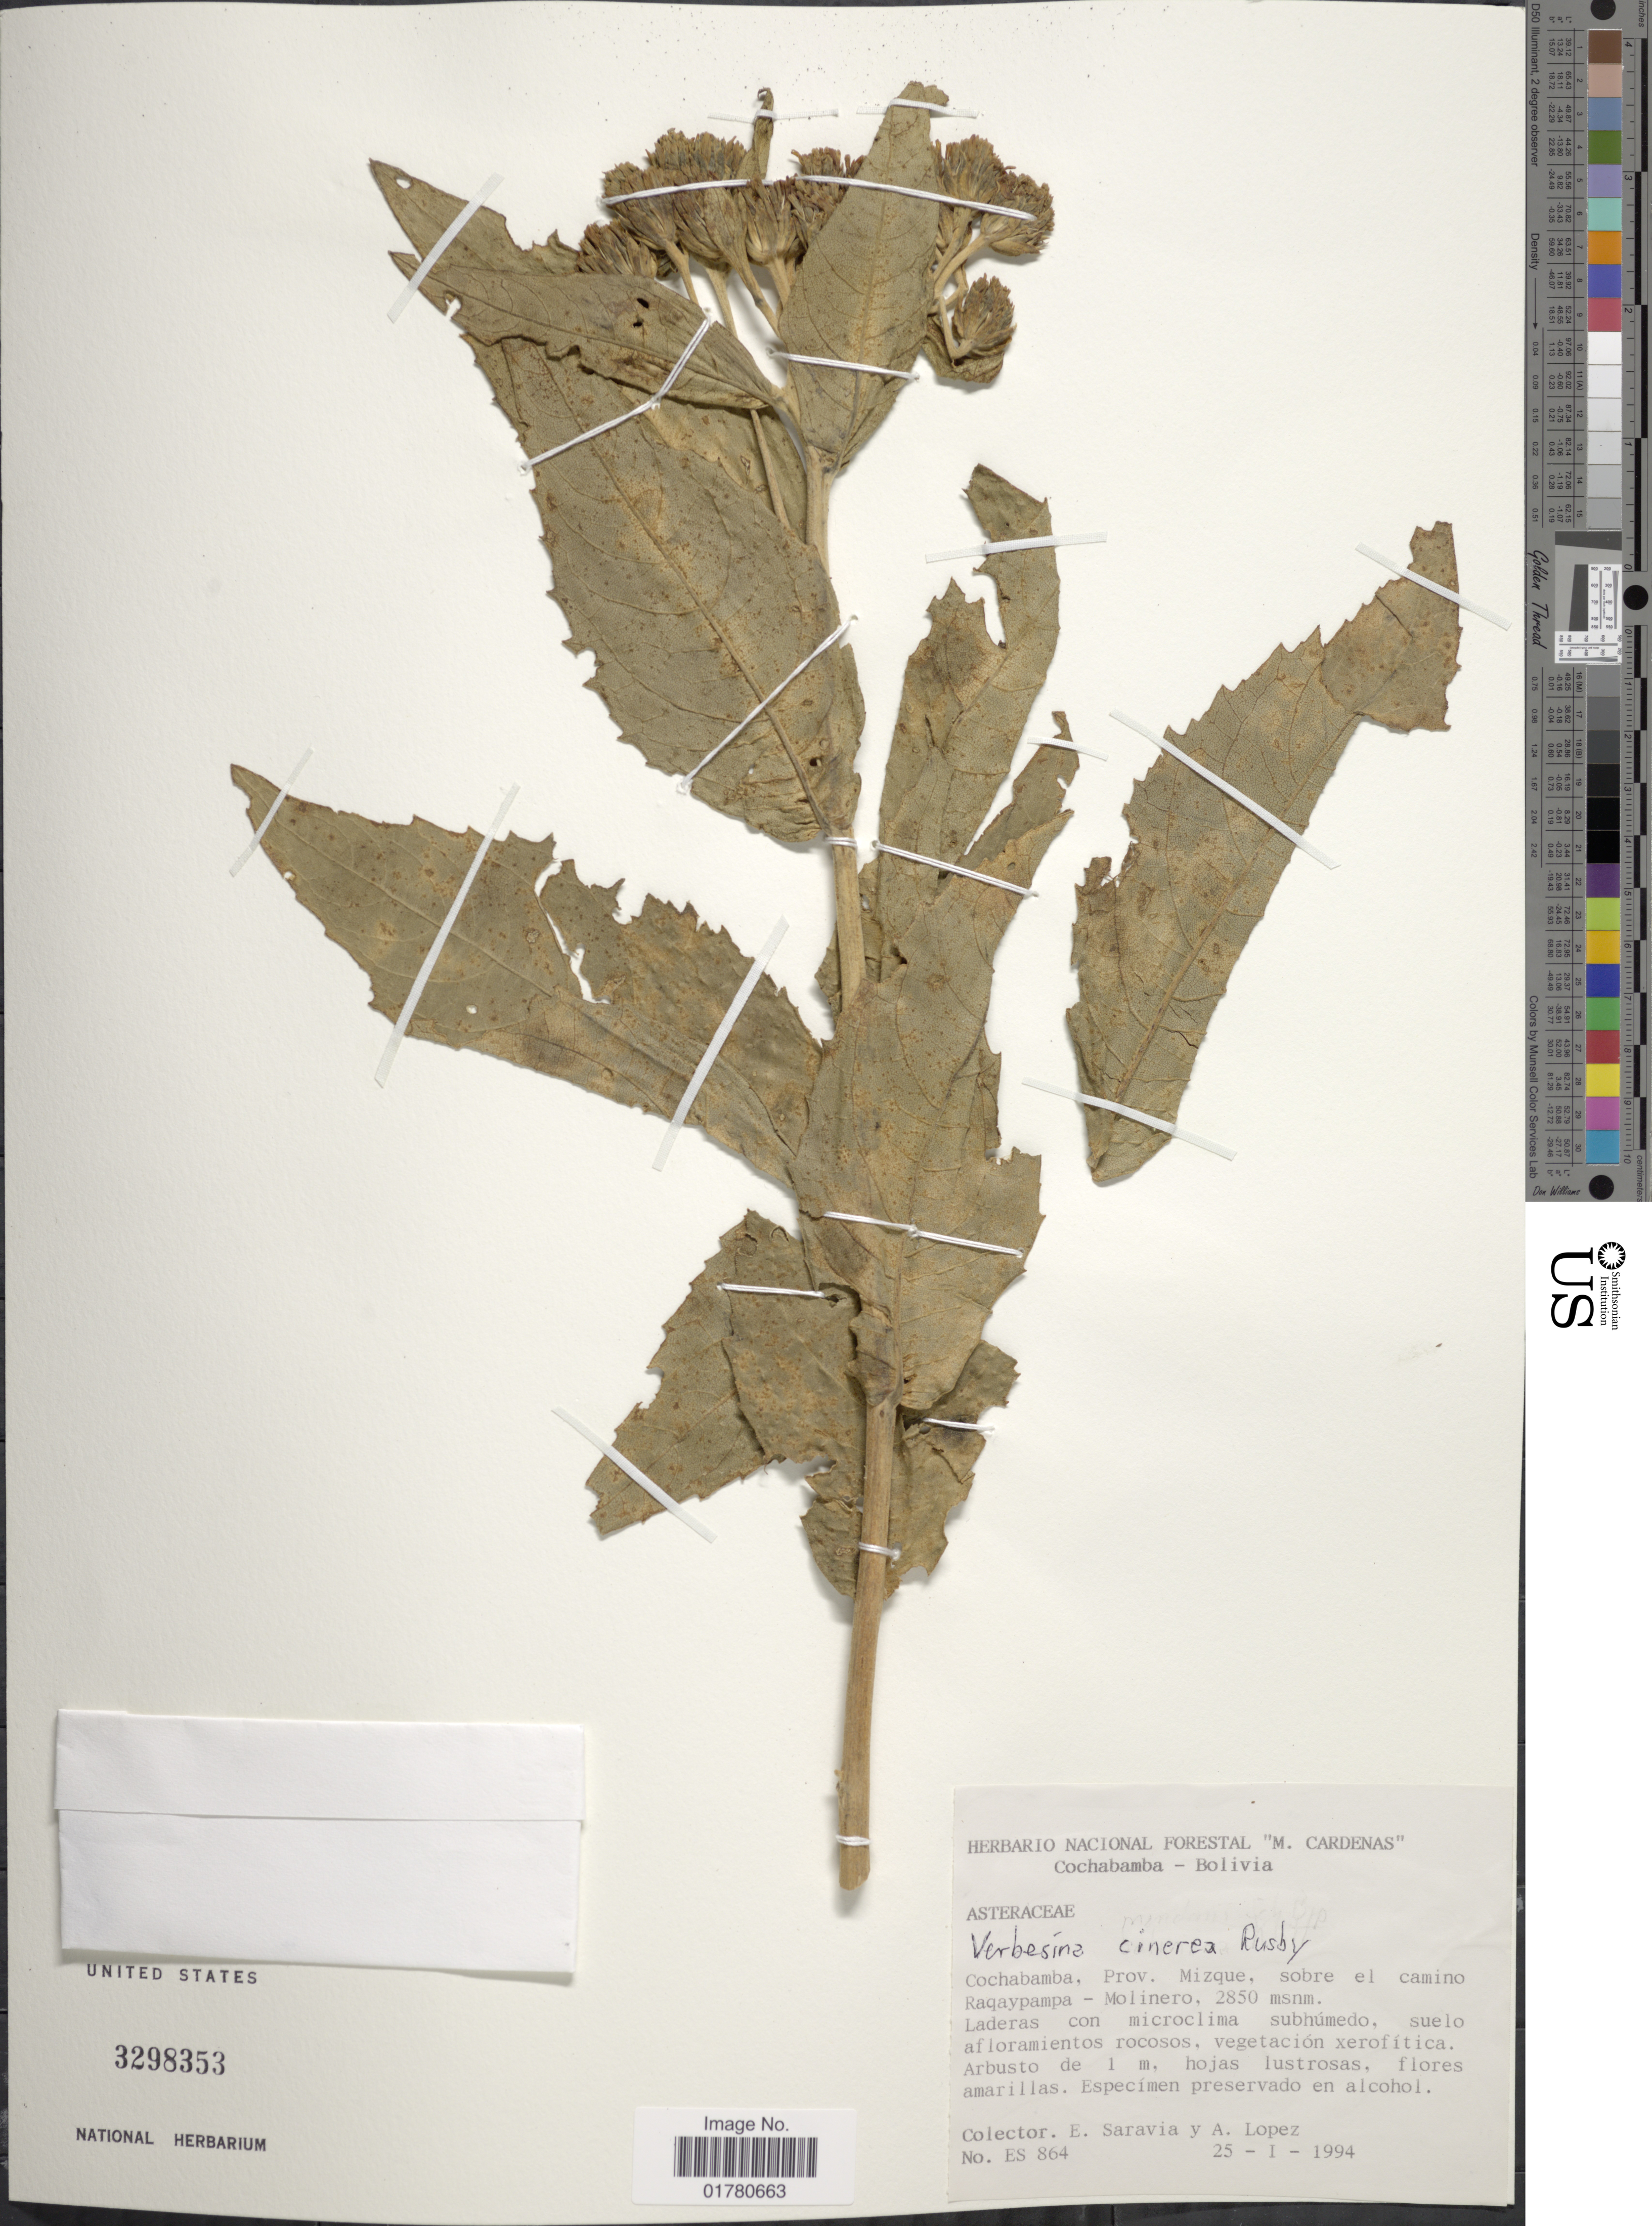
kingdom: Plantae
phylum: Tracheophyta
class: Magnoliopsida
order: Asterales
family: Asteraceae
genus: Verbesina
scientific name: Verbesina cinerea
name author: Rusby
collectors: E. Saravia & A. Lopez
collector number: ES 864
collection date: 1994-01-25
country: Bolivia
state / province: Cochabamba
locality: Prov. Mizque, sobre el camino Raqaypampa - Moliner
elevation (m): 2850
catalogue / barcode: US 3298353